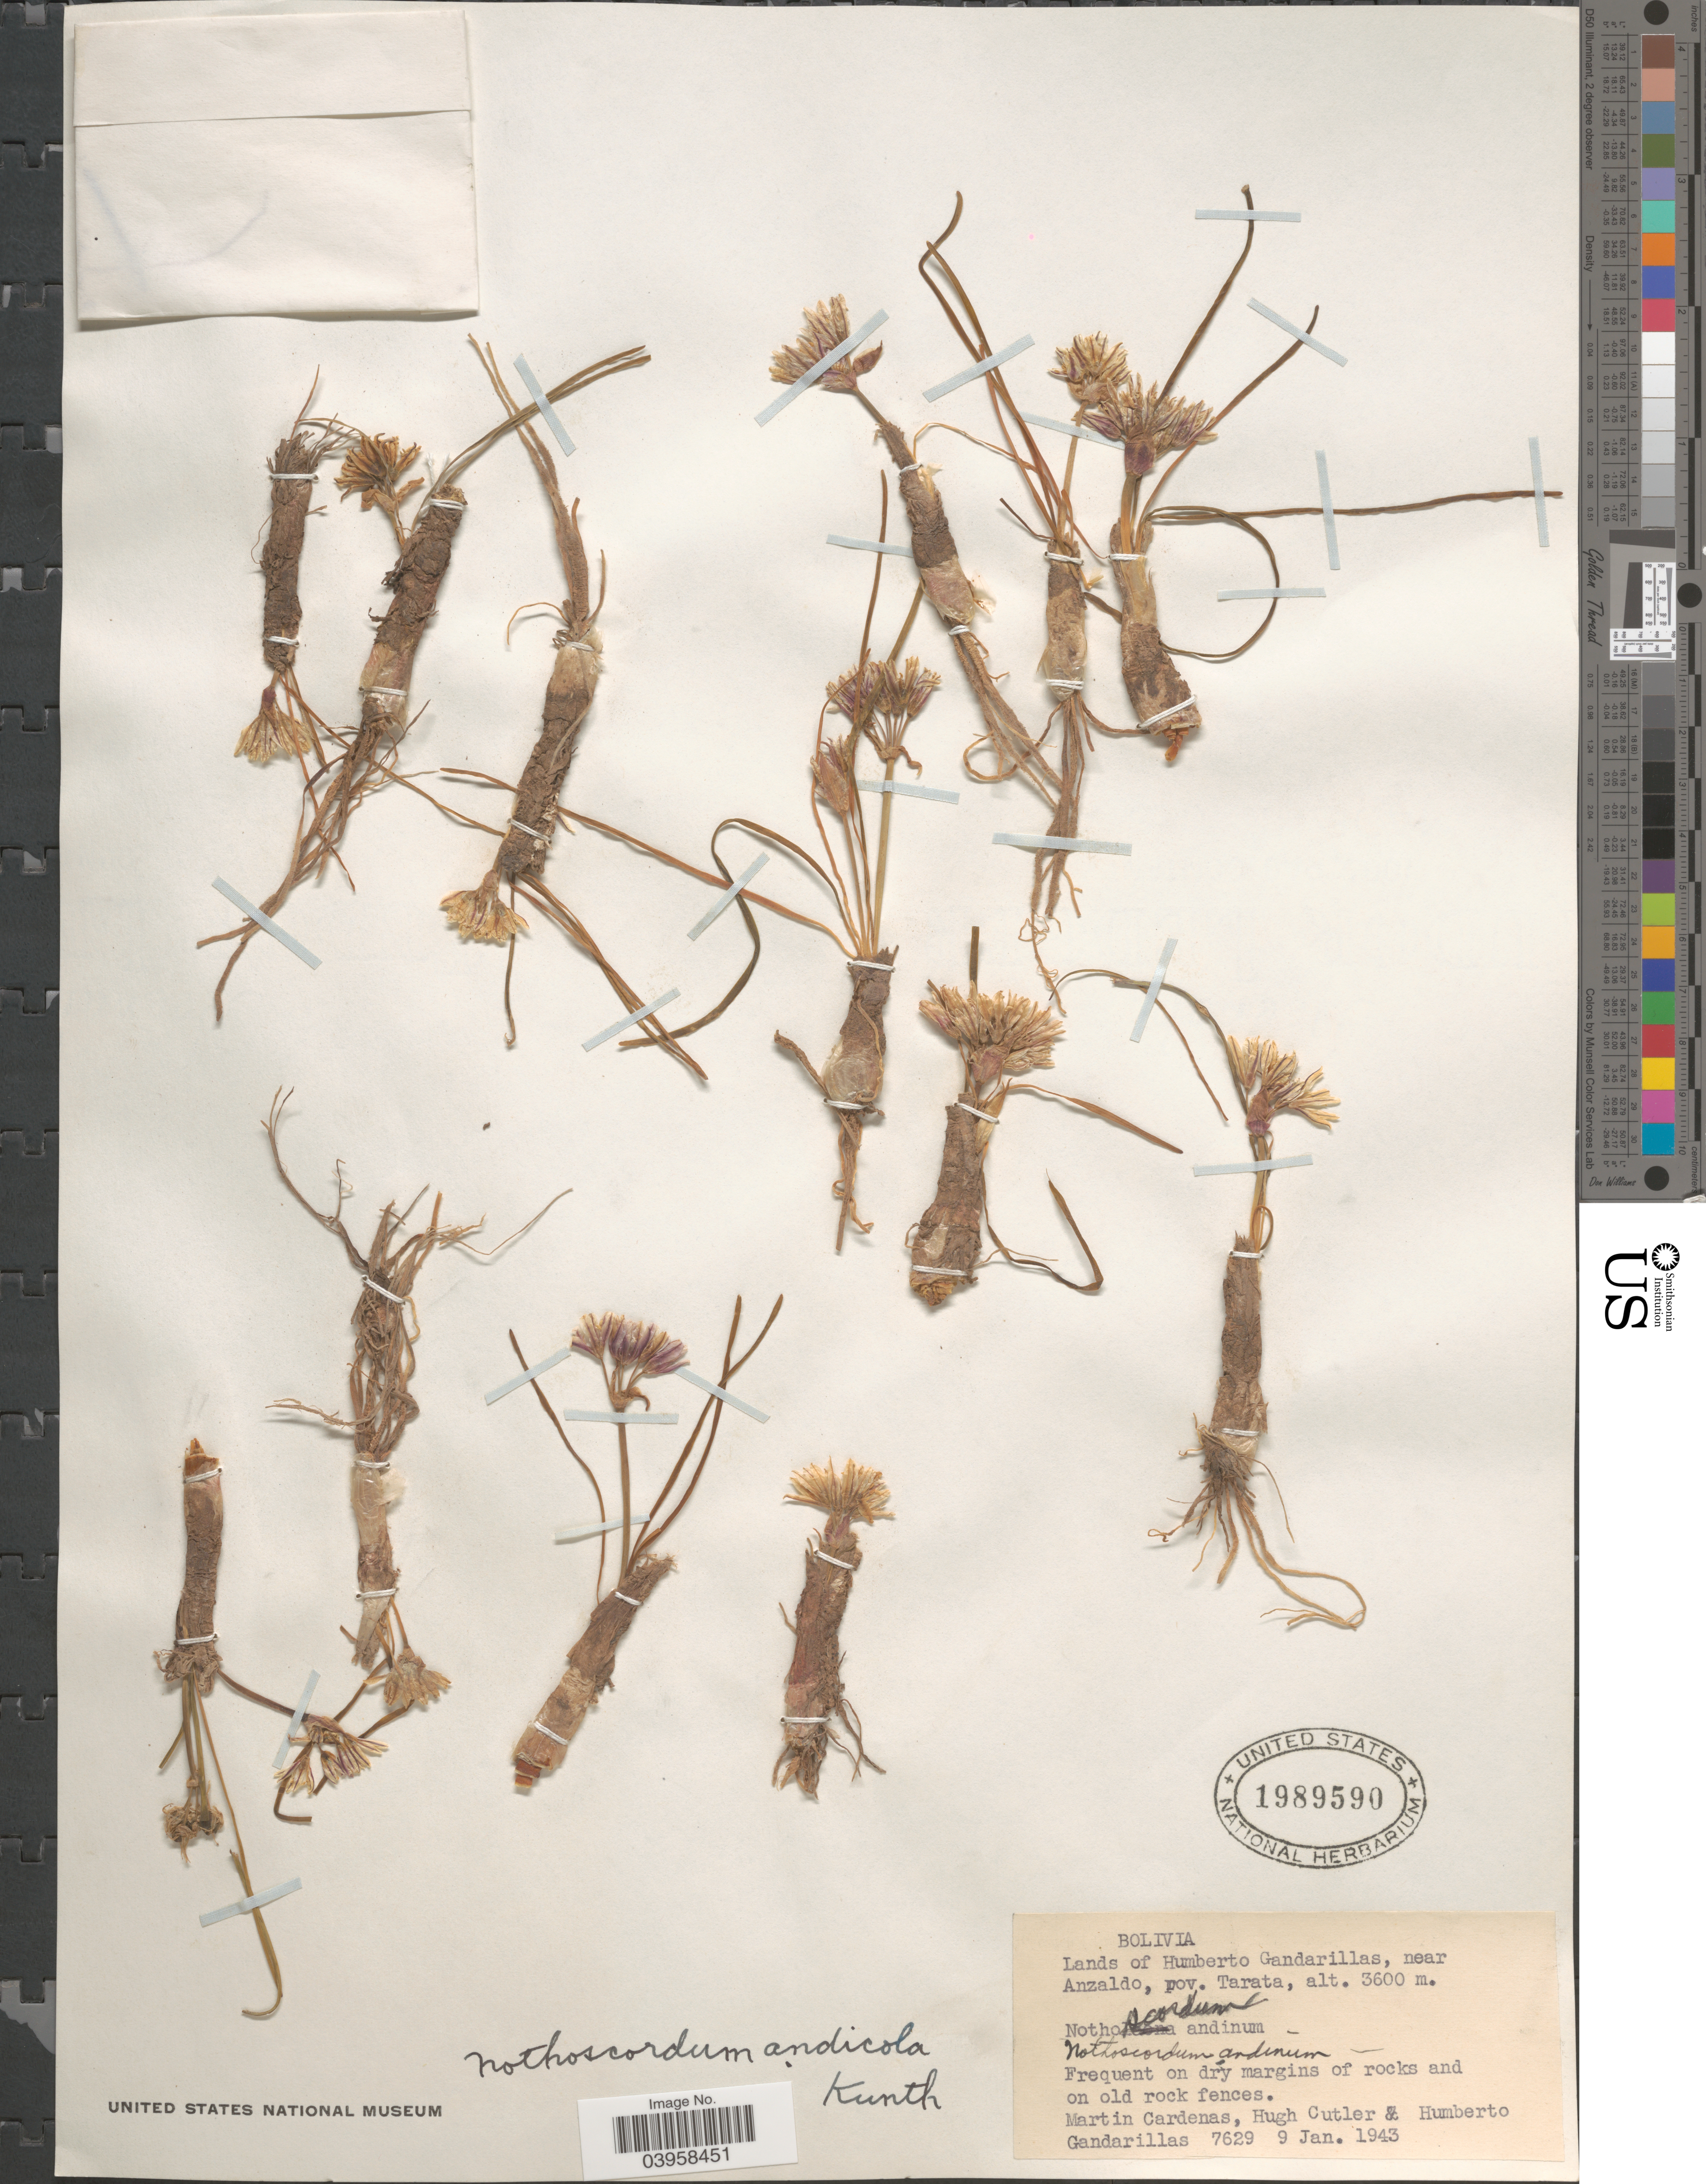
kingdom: Plantae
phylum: Tracheophyta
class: Liliopsida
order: Asparagales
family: Amaryllidaceae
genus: Nothoscordum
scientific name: Nothoscordum andicola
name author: Kunth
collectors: M. Cárdenas, H. C. Cutler & H. Gandarillas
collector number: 7629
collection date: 1943-01-09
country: Bolivia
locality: Lands of Humberto Gandarillas, near Anzaldo, prov. Tarata.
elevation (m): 3600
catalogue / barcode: US 1989590